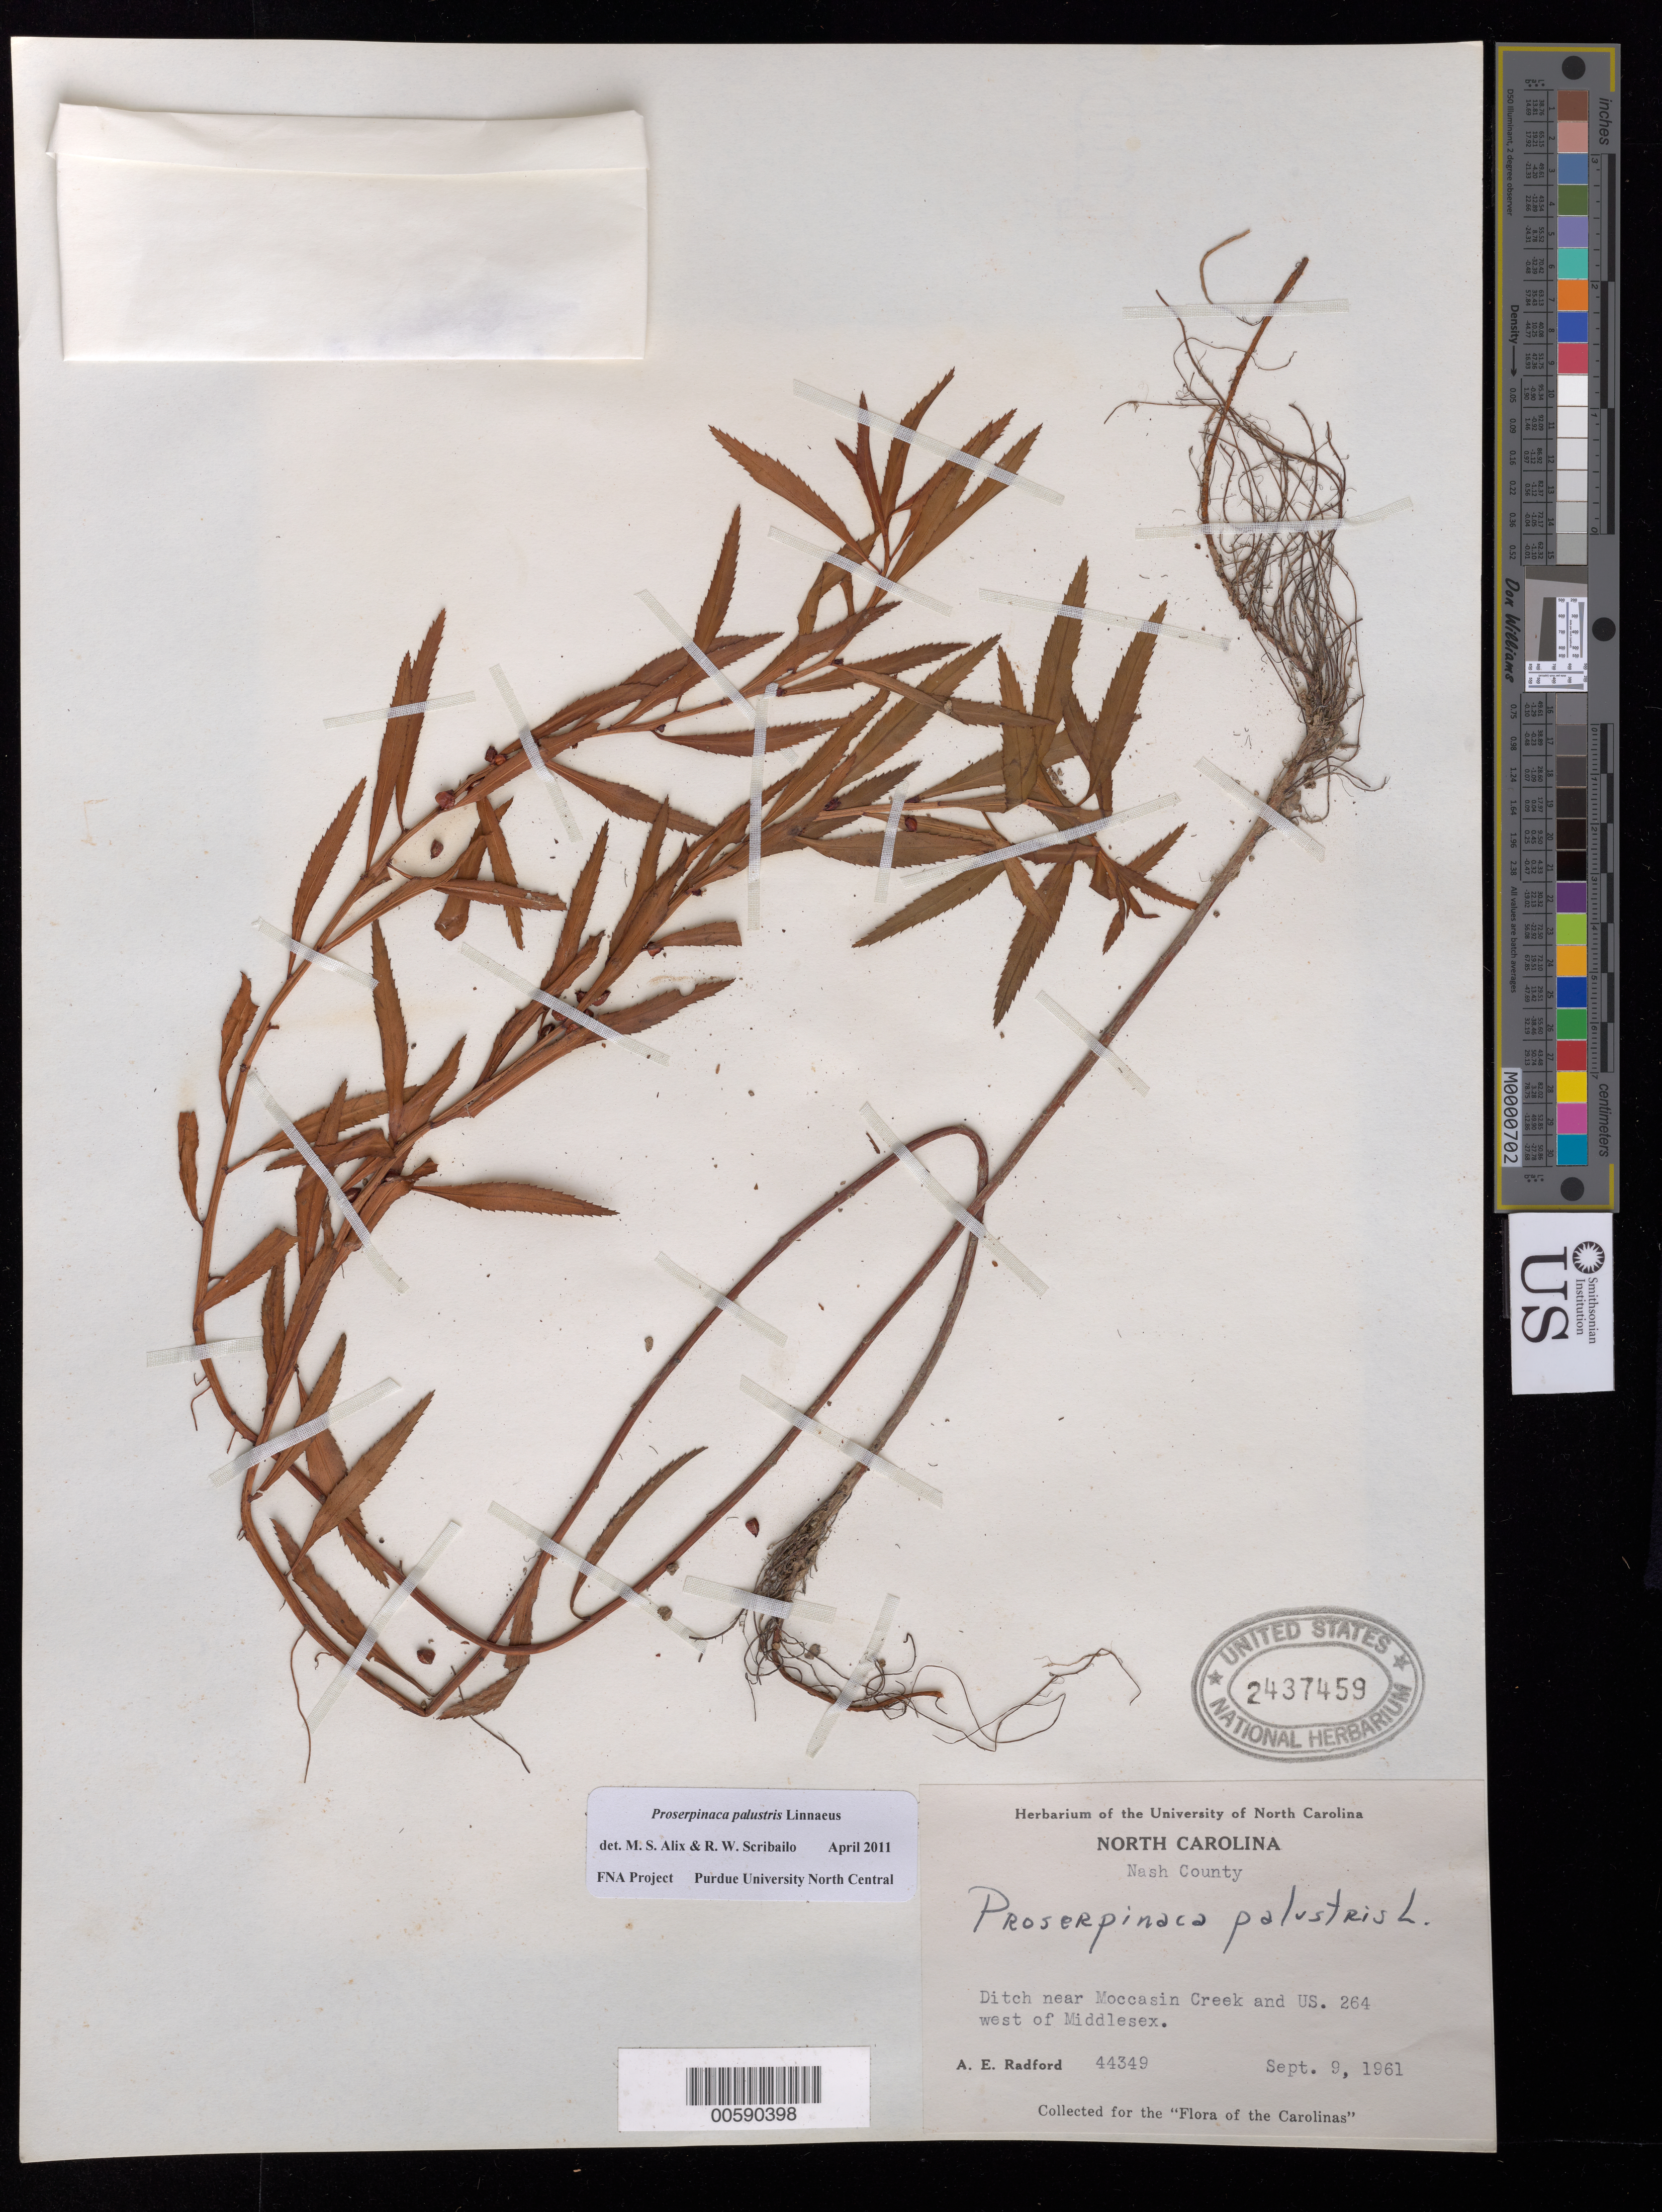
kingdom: Plantae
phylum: Tracheophyta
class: Magnoliopsida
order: Saxifragales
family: Haloragaceae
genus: Proserpinaca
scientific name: Proserpinaca palustris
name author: L.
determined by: Scribailo, R. W.; Alix, M. S.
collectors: A. E. Radford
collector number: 44349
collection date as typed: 09 Sep 1961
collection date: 1961-09-09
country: United States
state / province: North Carolina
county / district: Nash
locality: Near Moccasin Creek and US 264 W of Middlesex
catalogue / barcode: US 2437459